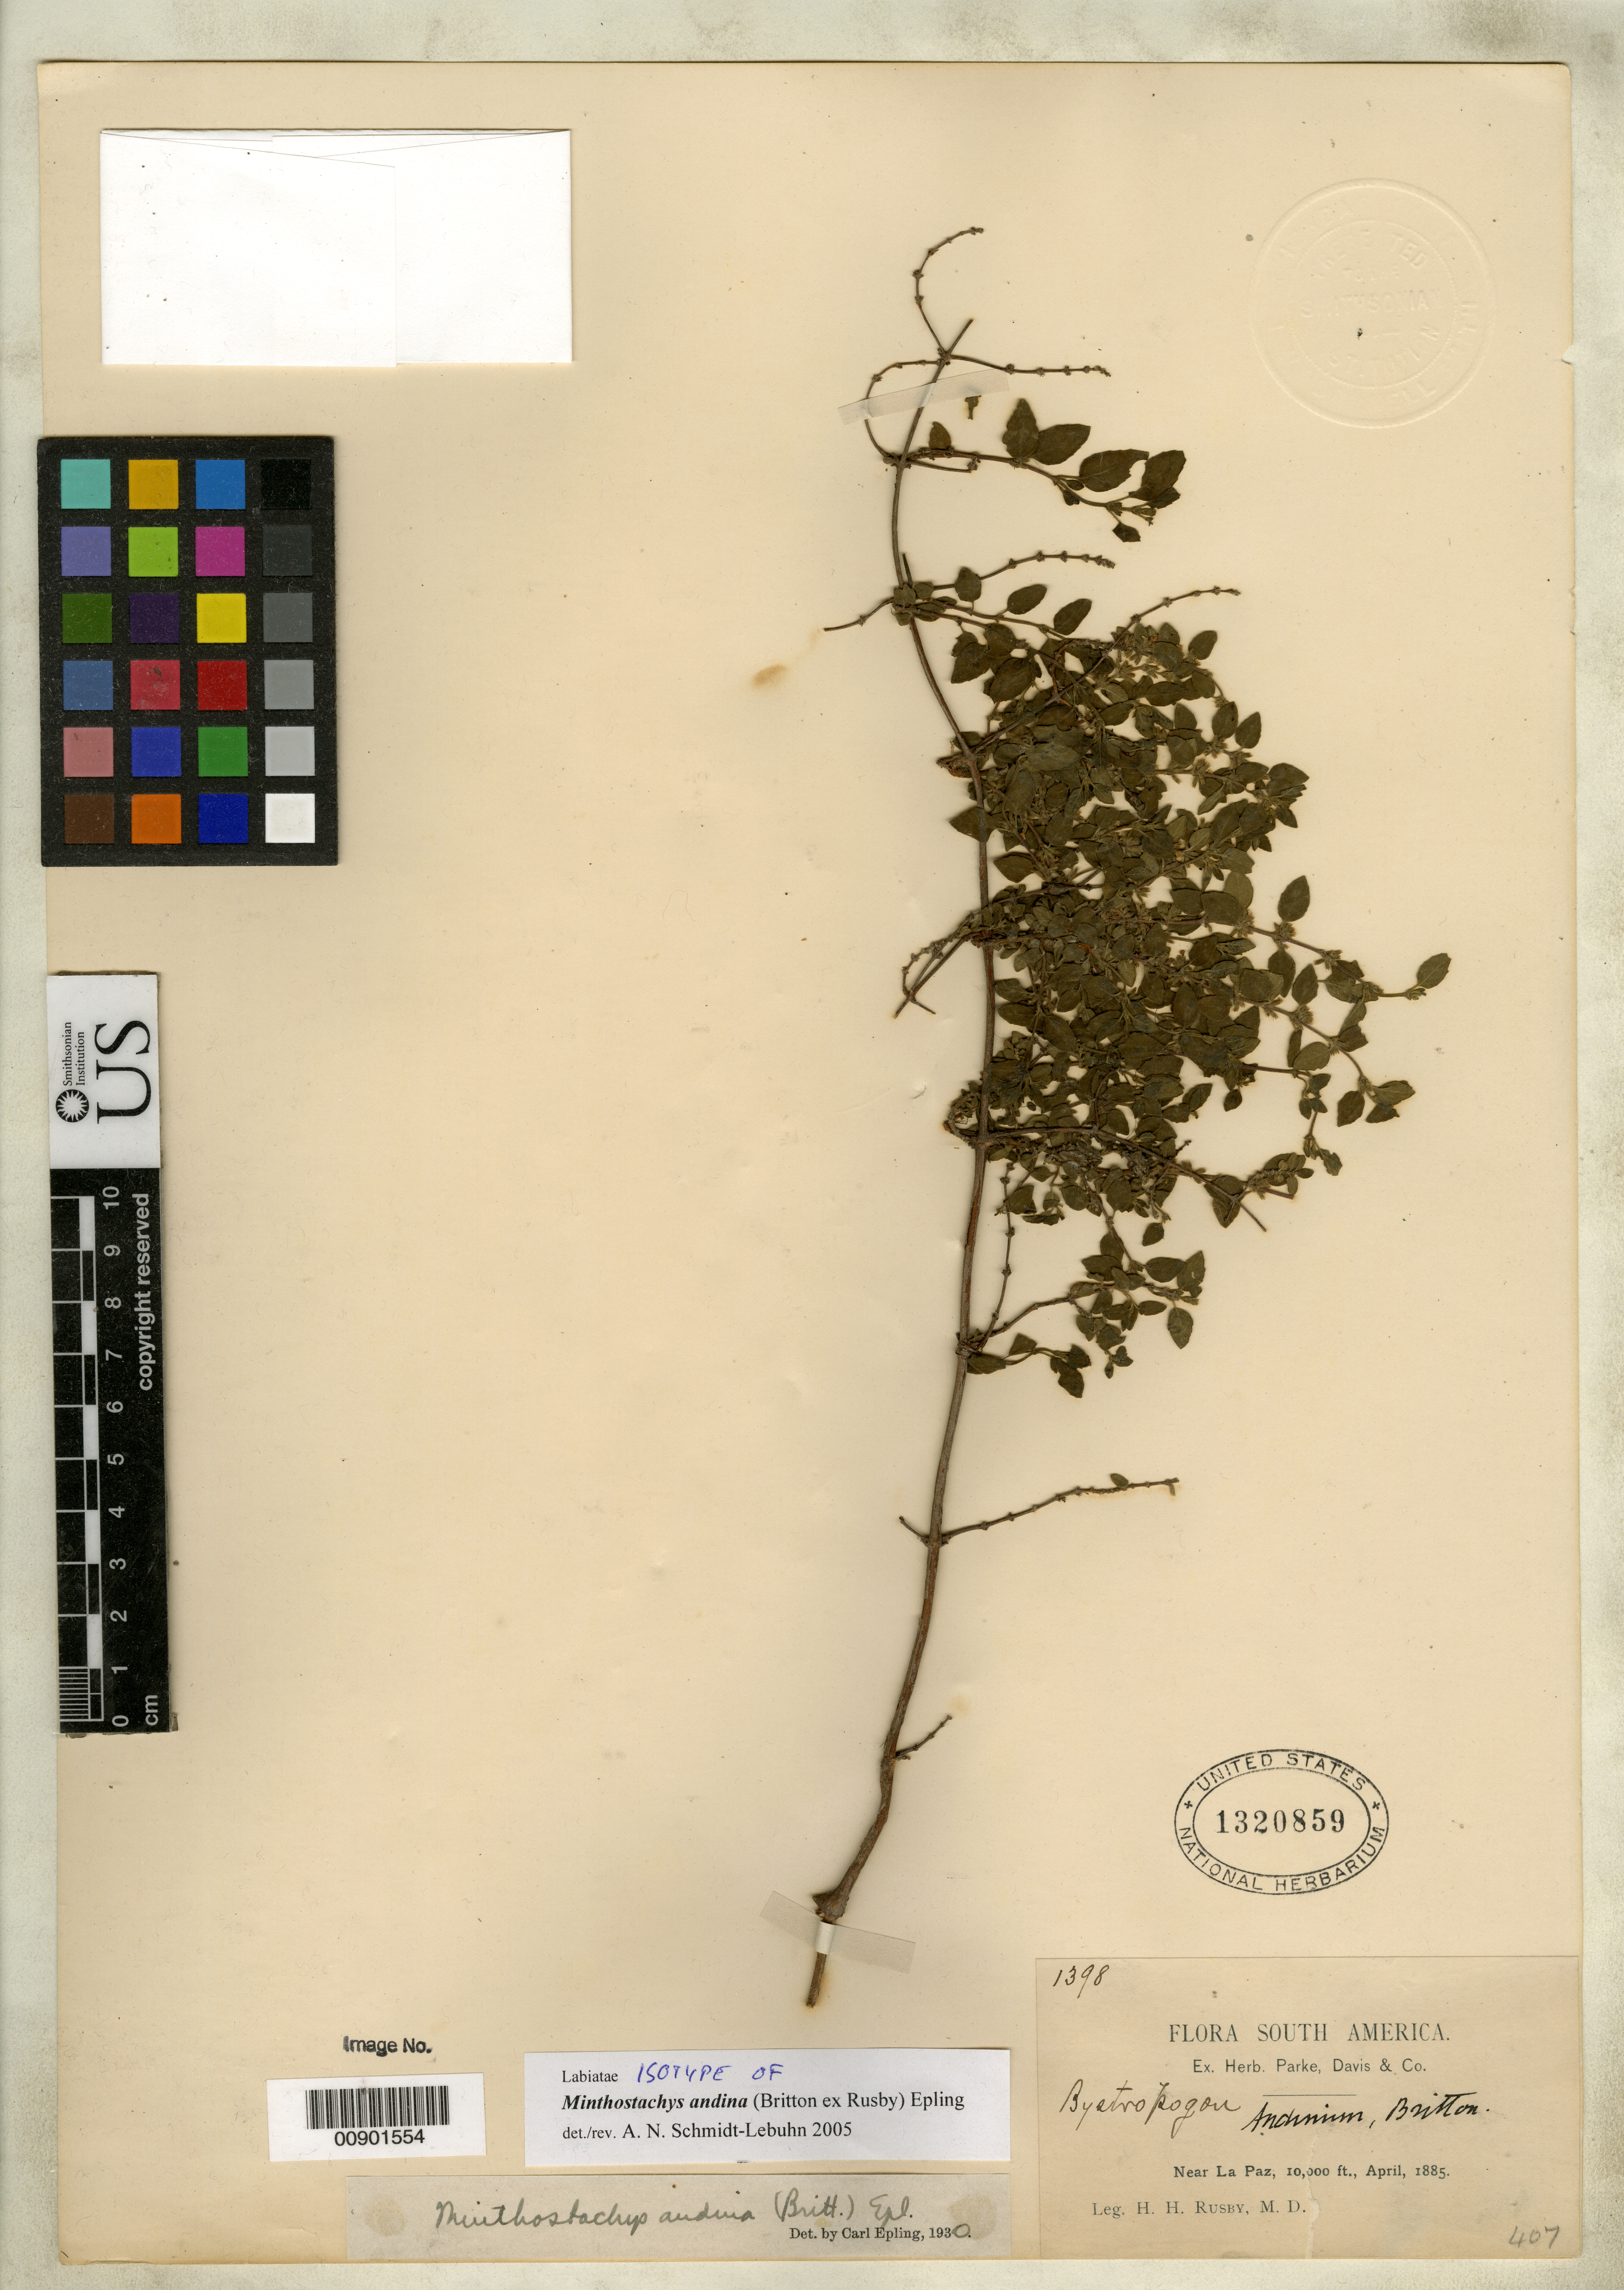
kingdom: Plantae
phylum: Tracheophyta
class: Magnoliopsida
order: Lamiales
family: Lamiaceae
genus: Bystropogon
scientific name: Bystropogon andinum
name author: Britton ex Rusby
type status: Isotype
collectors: H. H. Rusby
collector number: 1398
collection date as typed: Apr 1885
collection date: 1885-04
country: Bolivia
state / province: La Paz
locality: Near La Paz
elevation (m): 3048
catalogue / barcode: US 1320859